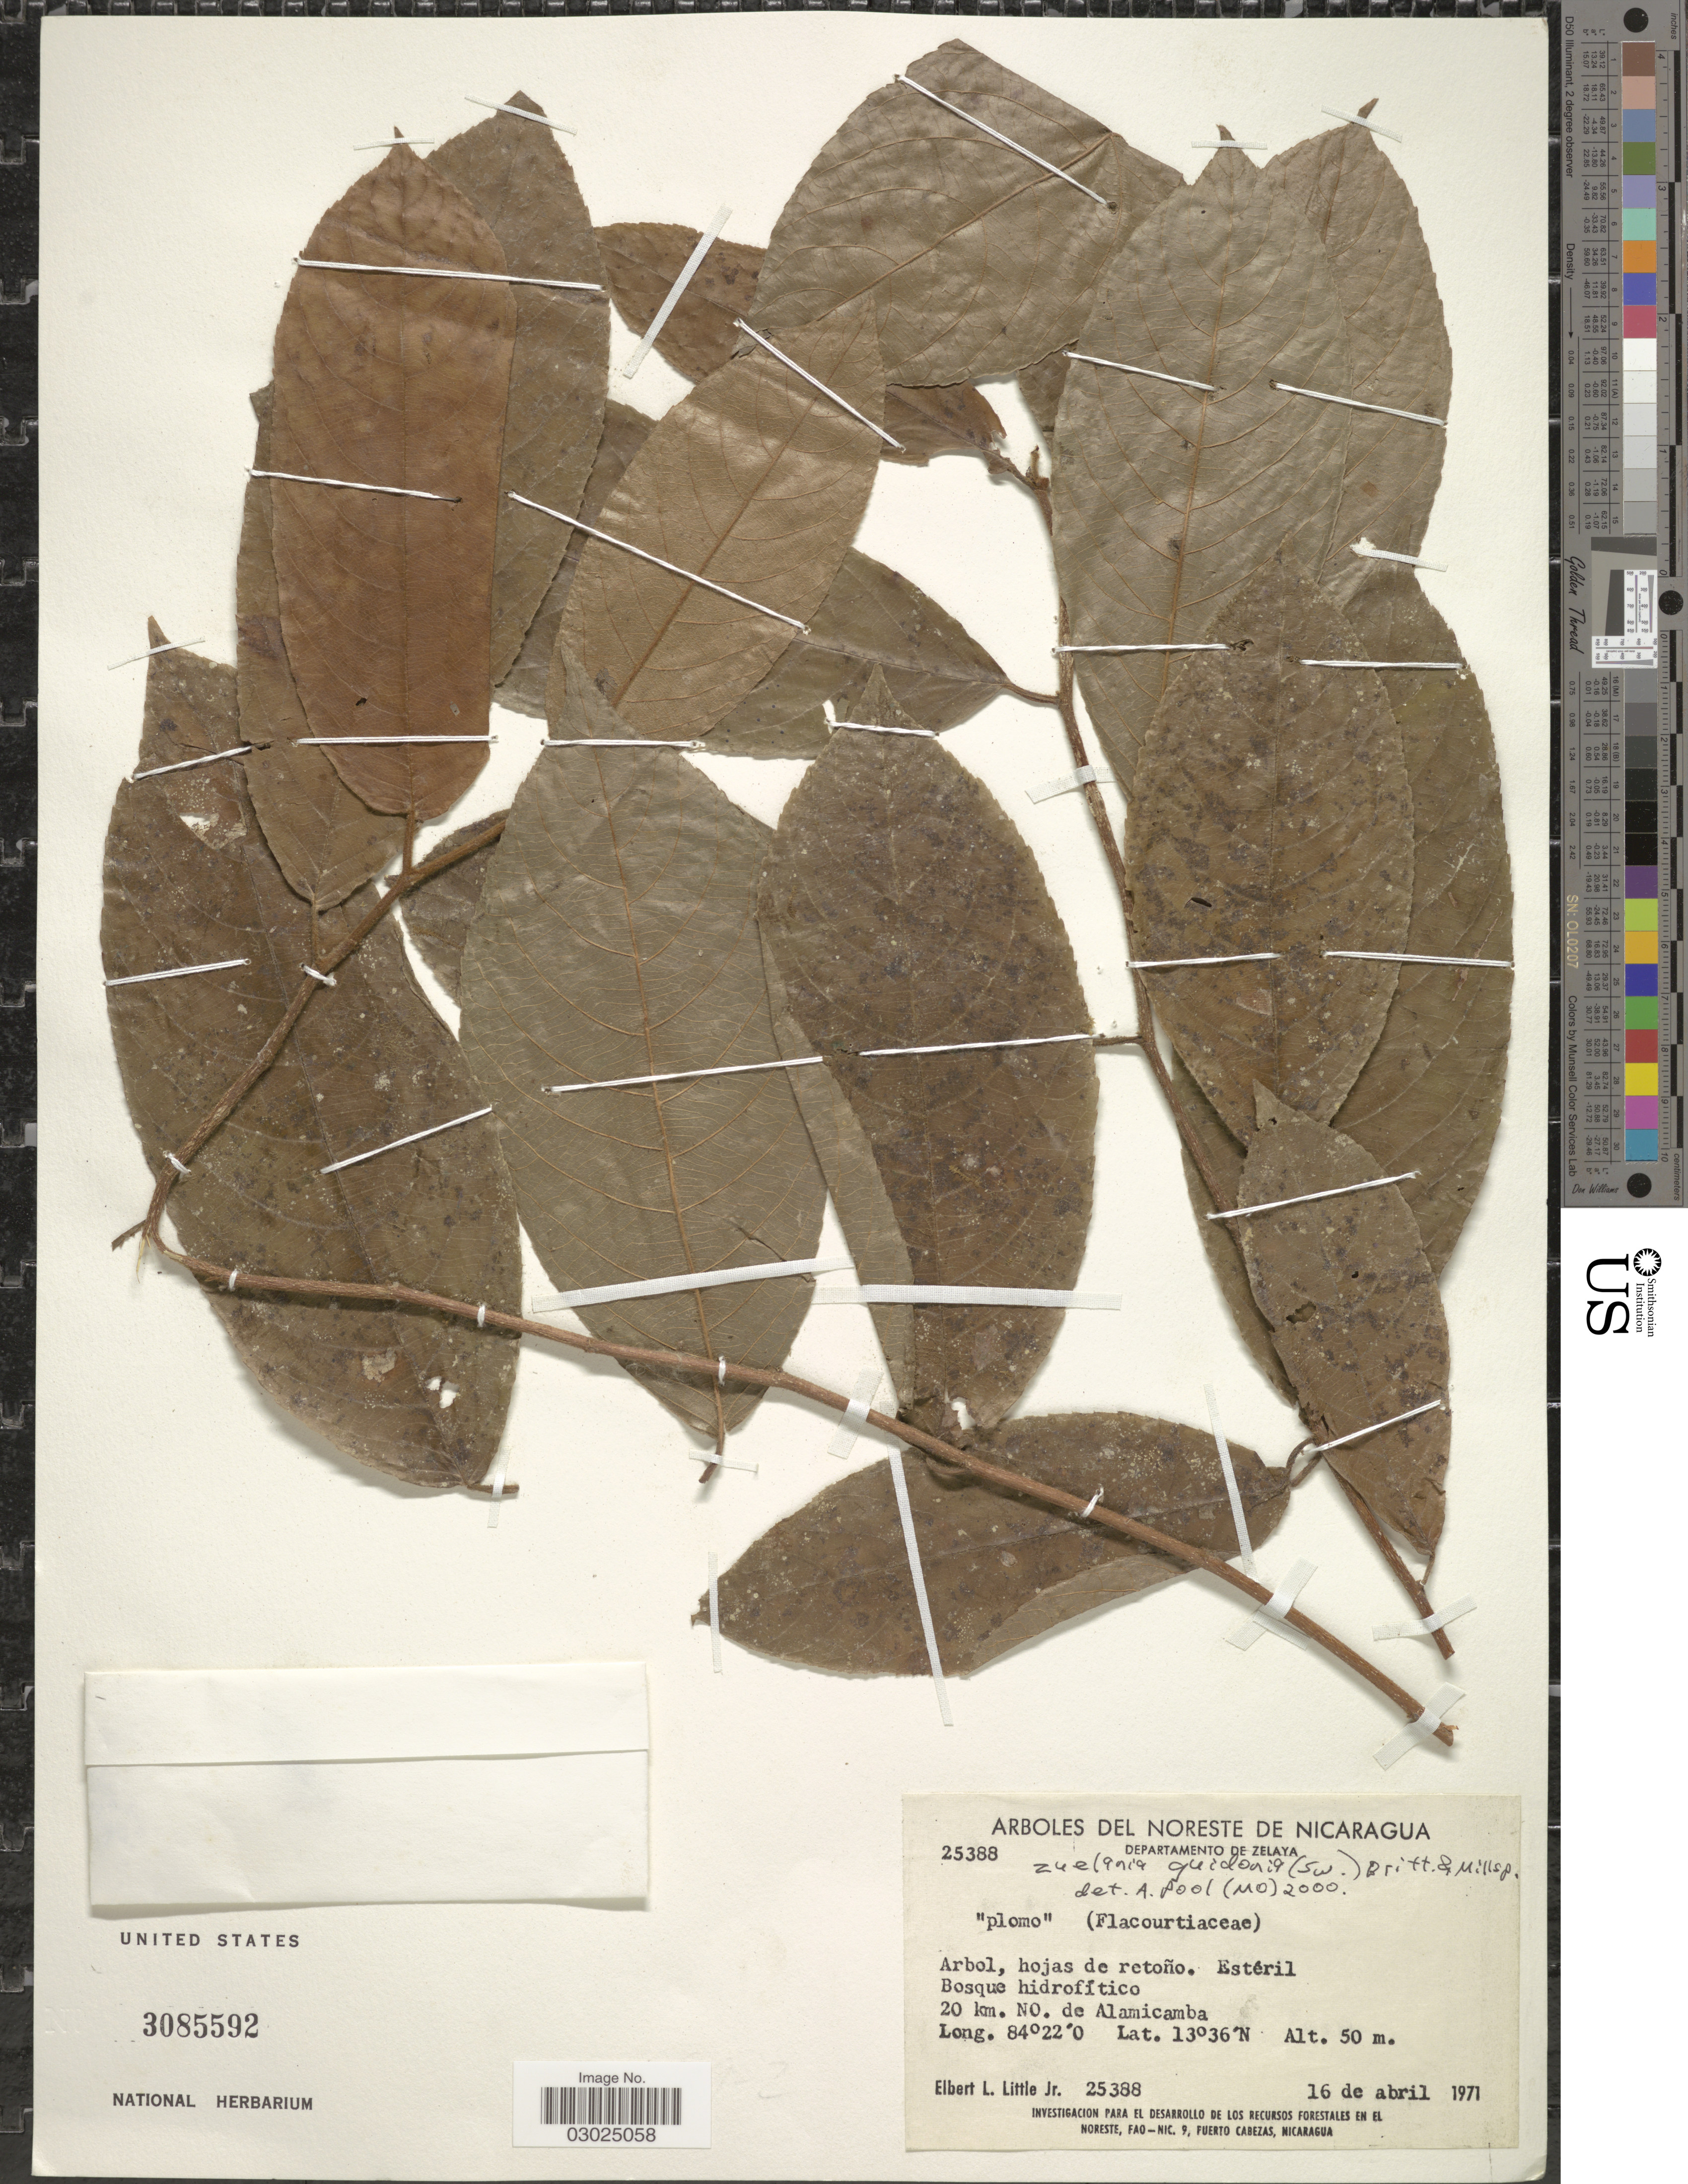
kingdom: Plantae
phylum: Tracheophyta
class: Magnoliopsida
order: Malpighiales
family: Salicaceae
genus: Casearia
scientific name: Casearia laetioides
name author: (A. Rich.) Warb.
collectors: E. L. Little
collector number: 25388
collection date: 1971-04-16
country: Nicaragua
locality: Departamento de Zelaya. 20 km. NO. de Alamicamba.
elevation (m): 50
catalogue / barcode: US 3085592